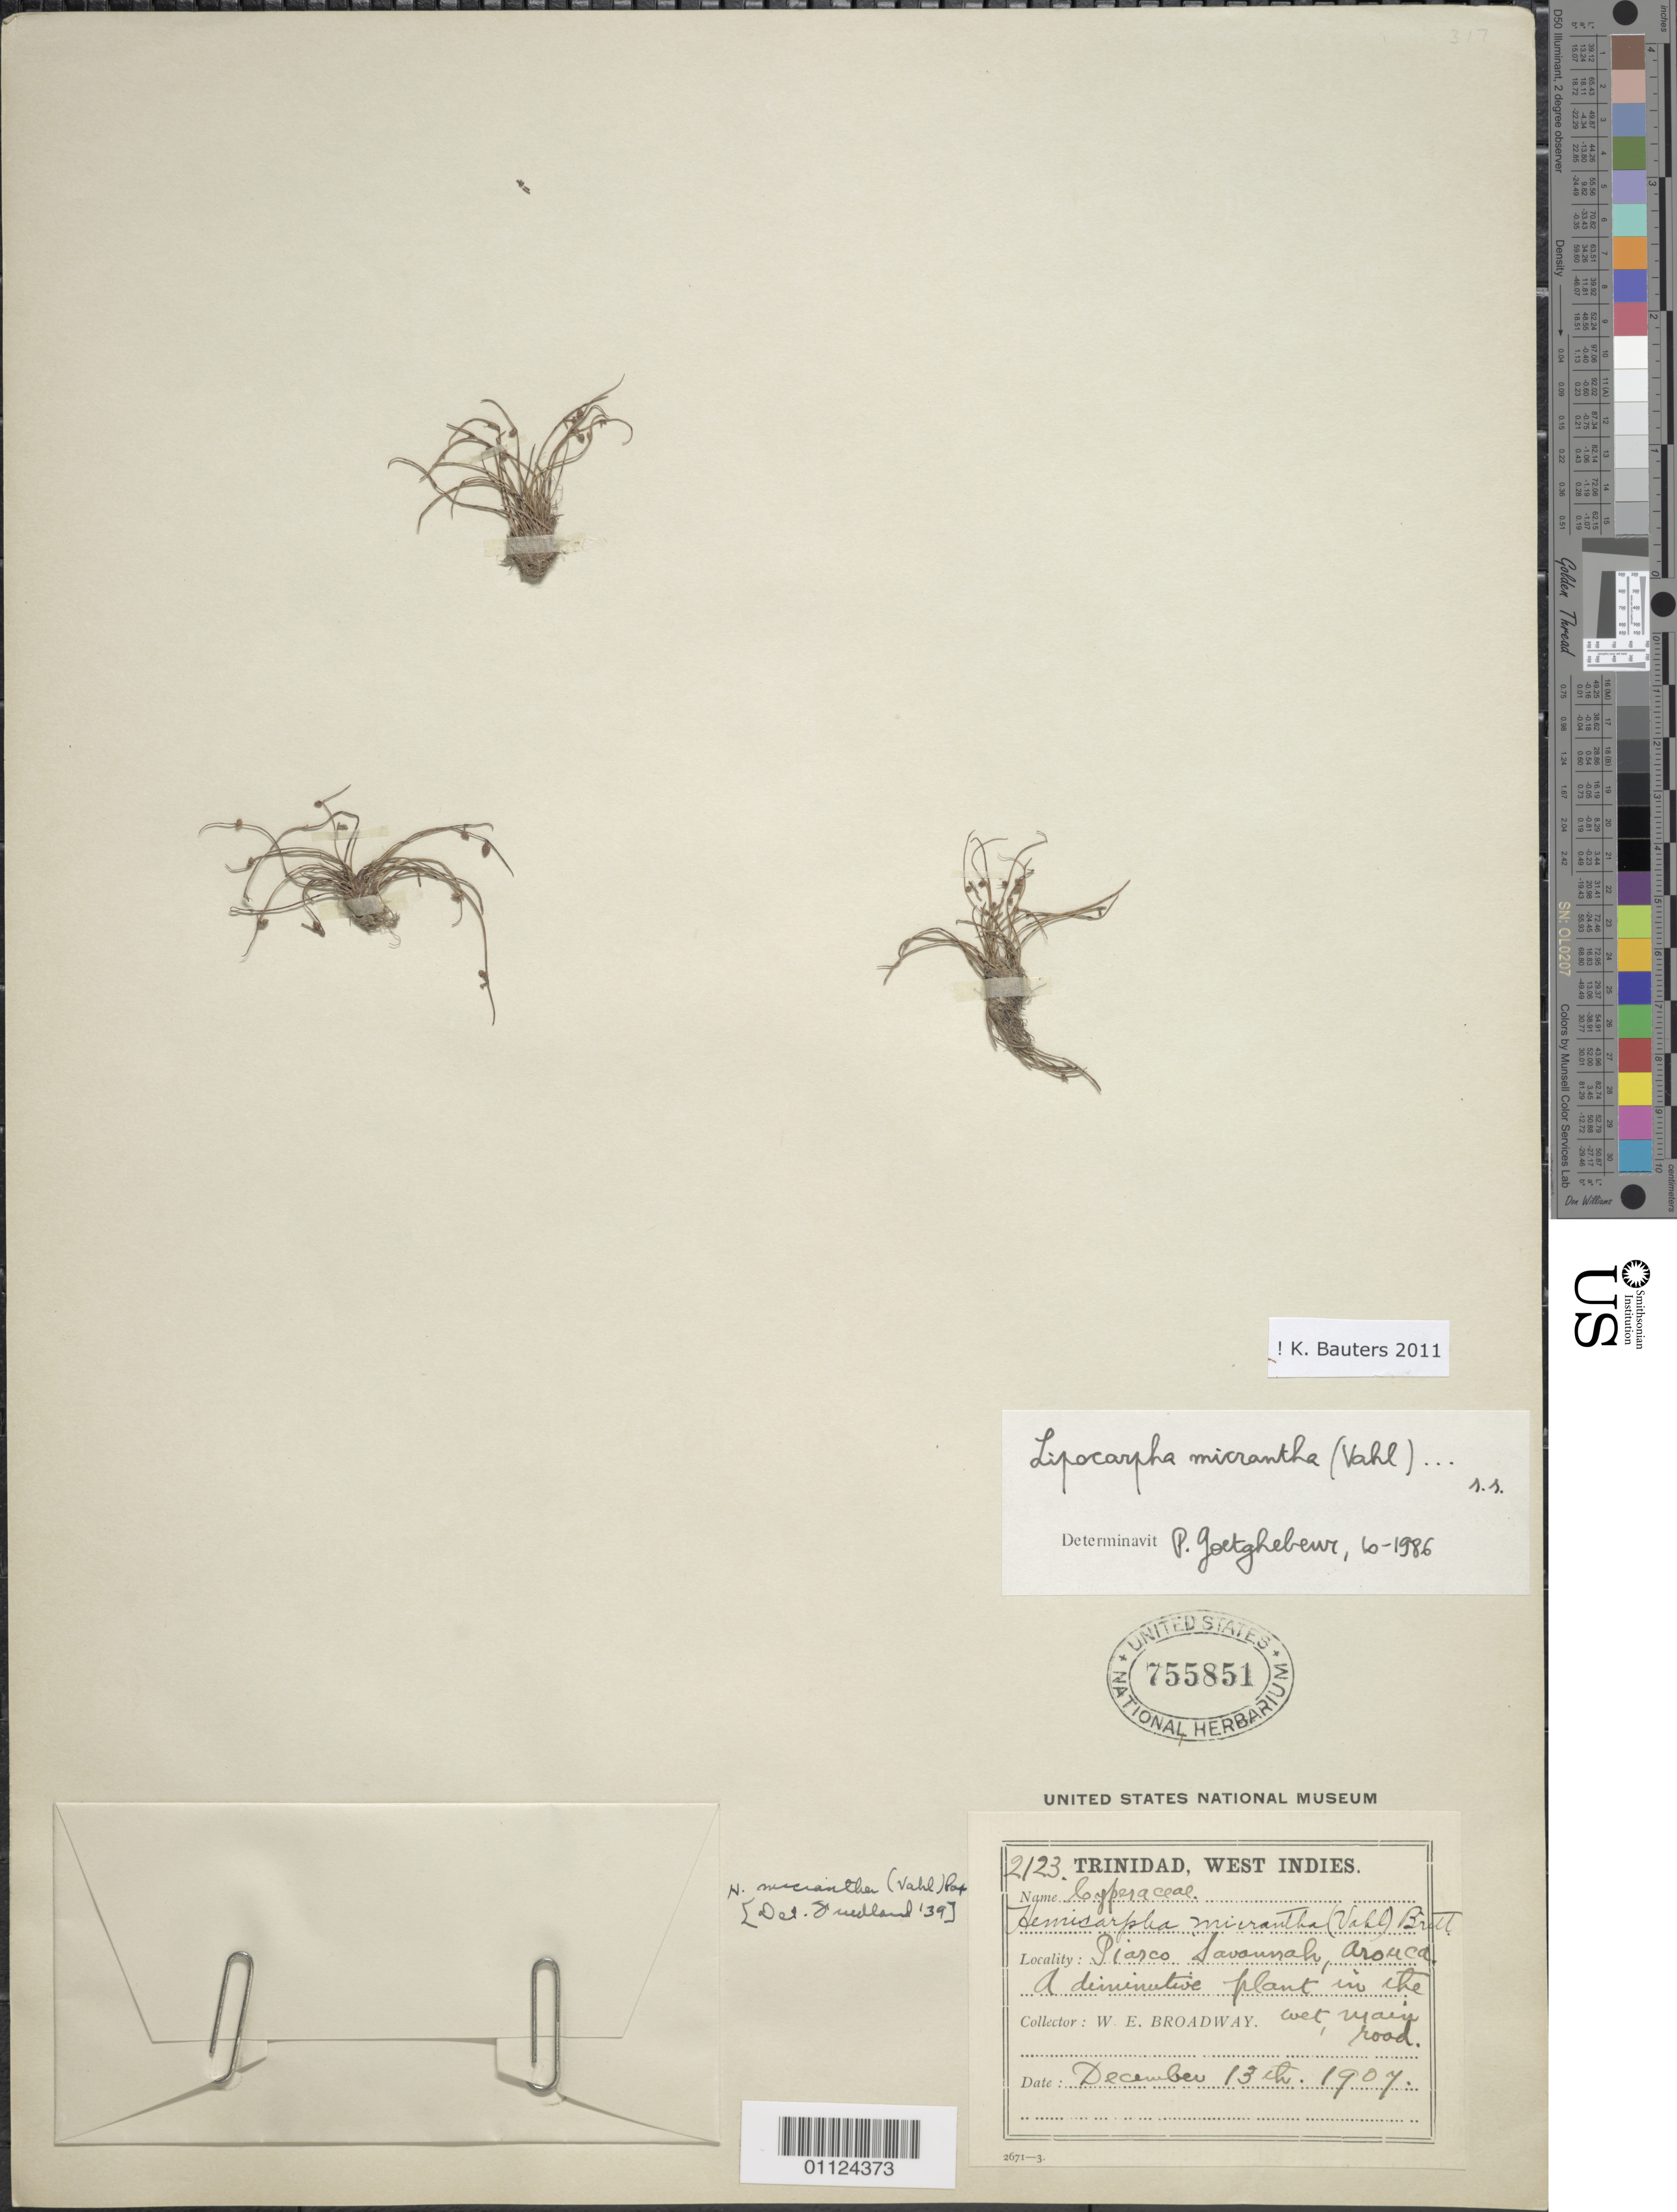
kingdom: Plantae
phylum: Tracheophyta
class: Liliopsida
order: Poales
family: Cyperaceae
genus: Cyperus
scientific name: Cyperus subsquarrosus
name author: (Muhl.) Bauters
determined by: Strong, M. T., (US), Smithsonian Institution - National Museum of Natural History (UNITED STATES)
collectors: W. E. Broadway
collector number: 2123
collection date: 1907-12-13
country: Trinidad and Tobago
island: Trinidad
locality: Piasco Savanna, Arouca.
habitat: In the wet, main road.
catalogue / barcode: US 755851